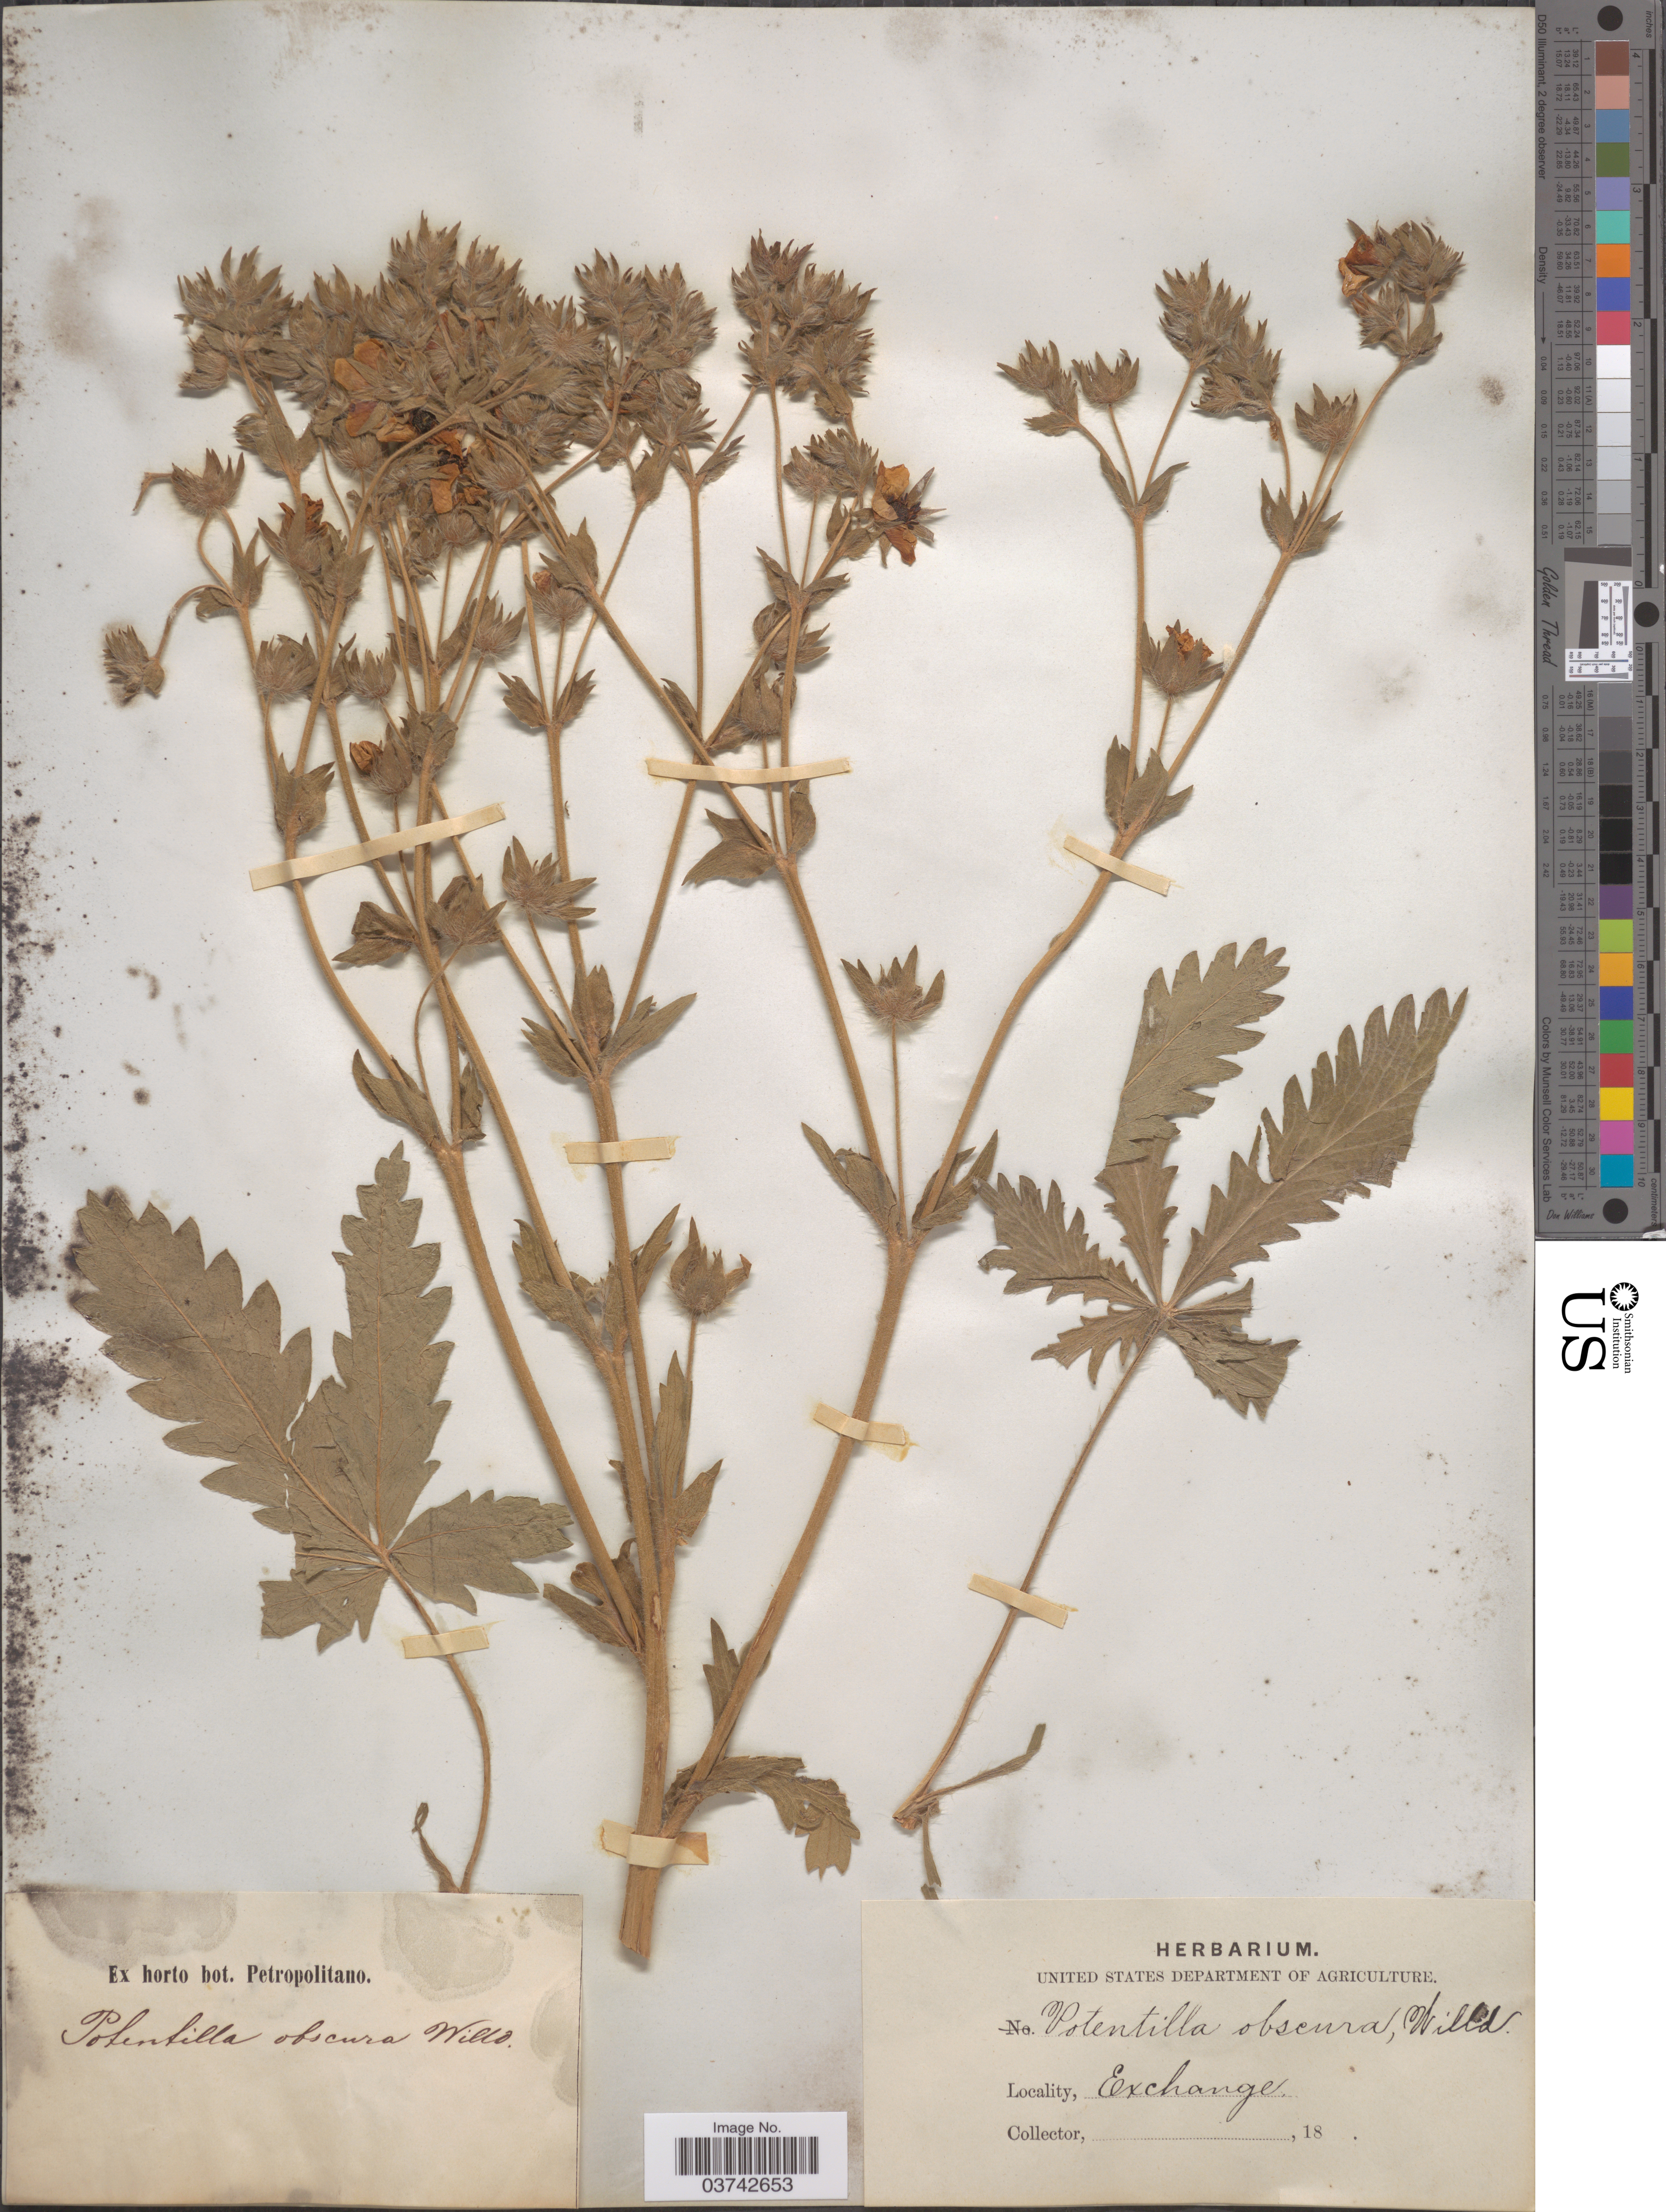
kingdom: Plantae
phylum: Tracheophyta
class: Magnoliopsida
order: Rosales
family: Rosaceae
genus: Potentilla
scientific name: Potentilla obscura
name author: Willd.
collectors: Facchini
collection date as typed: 18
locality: Exchange.